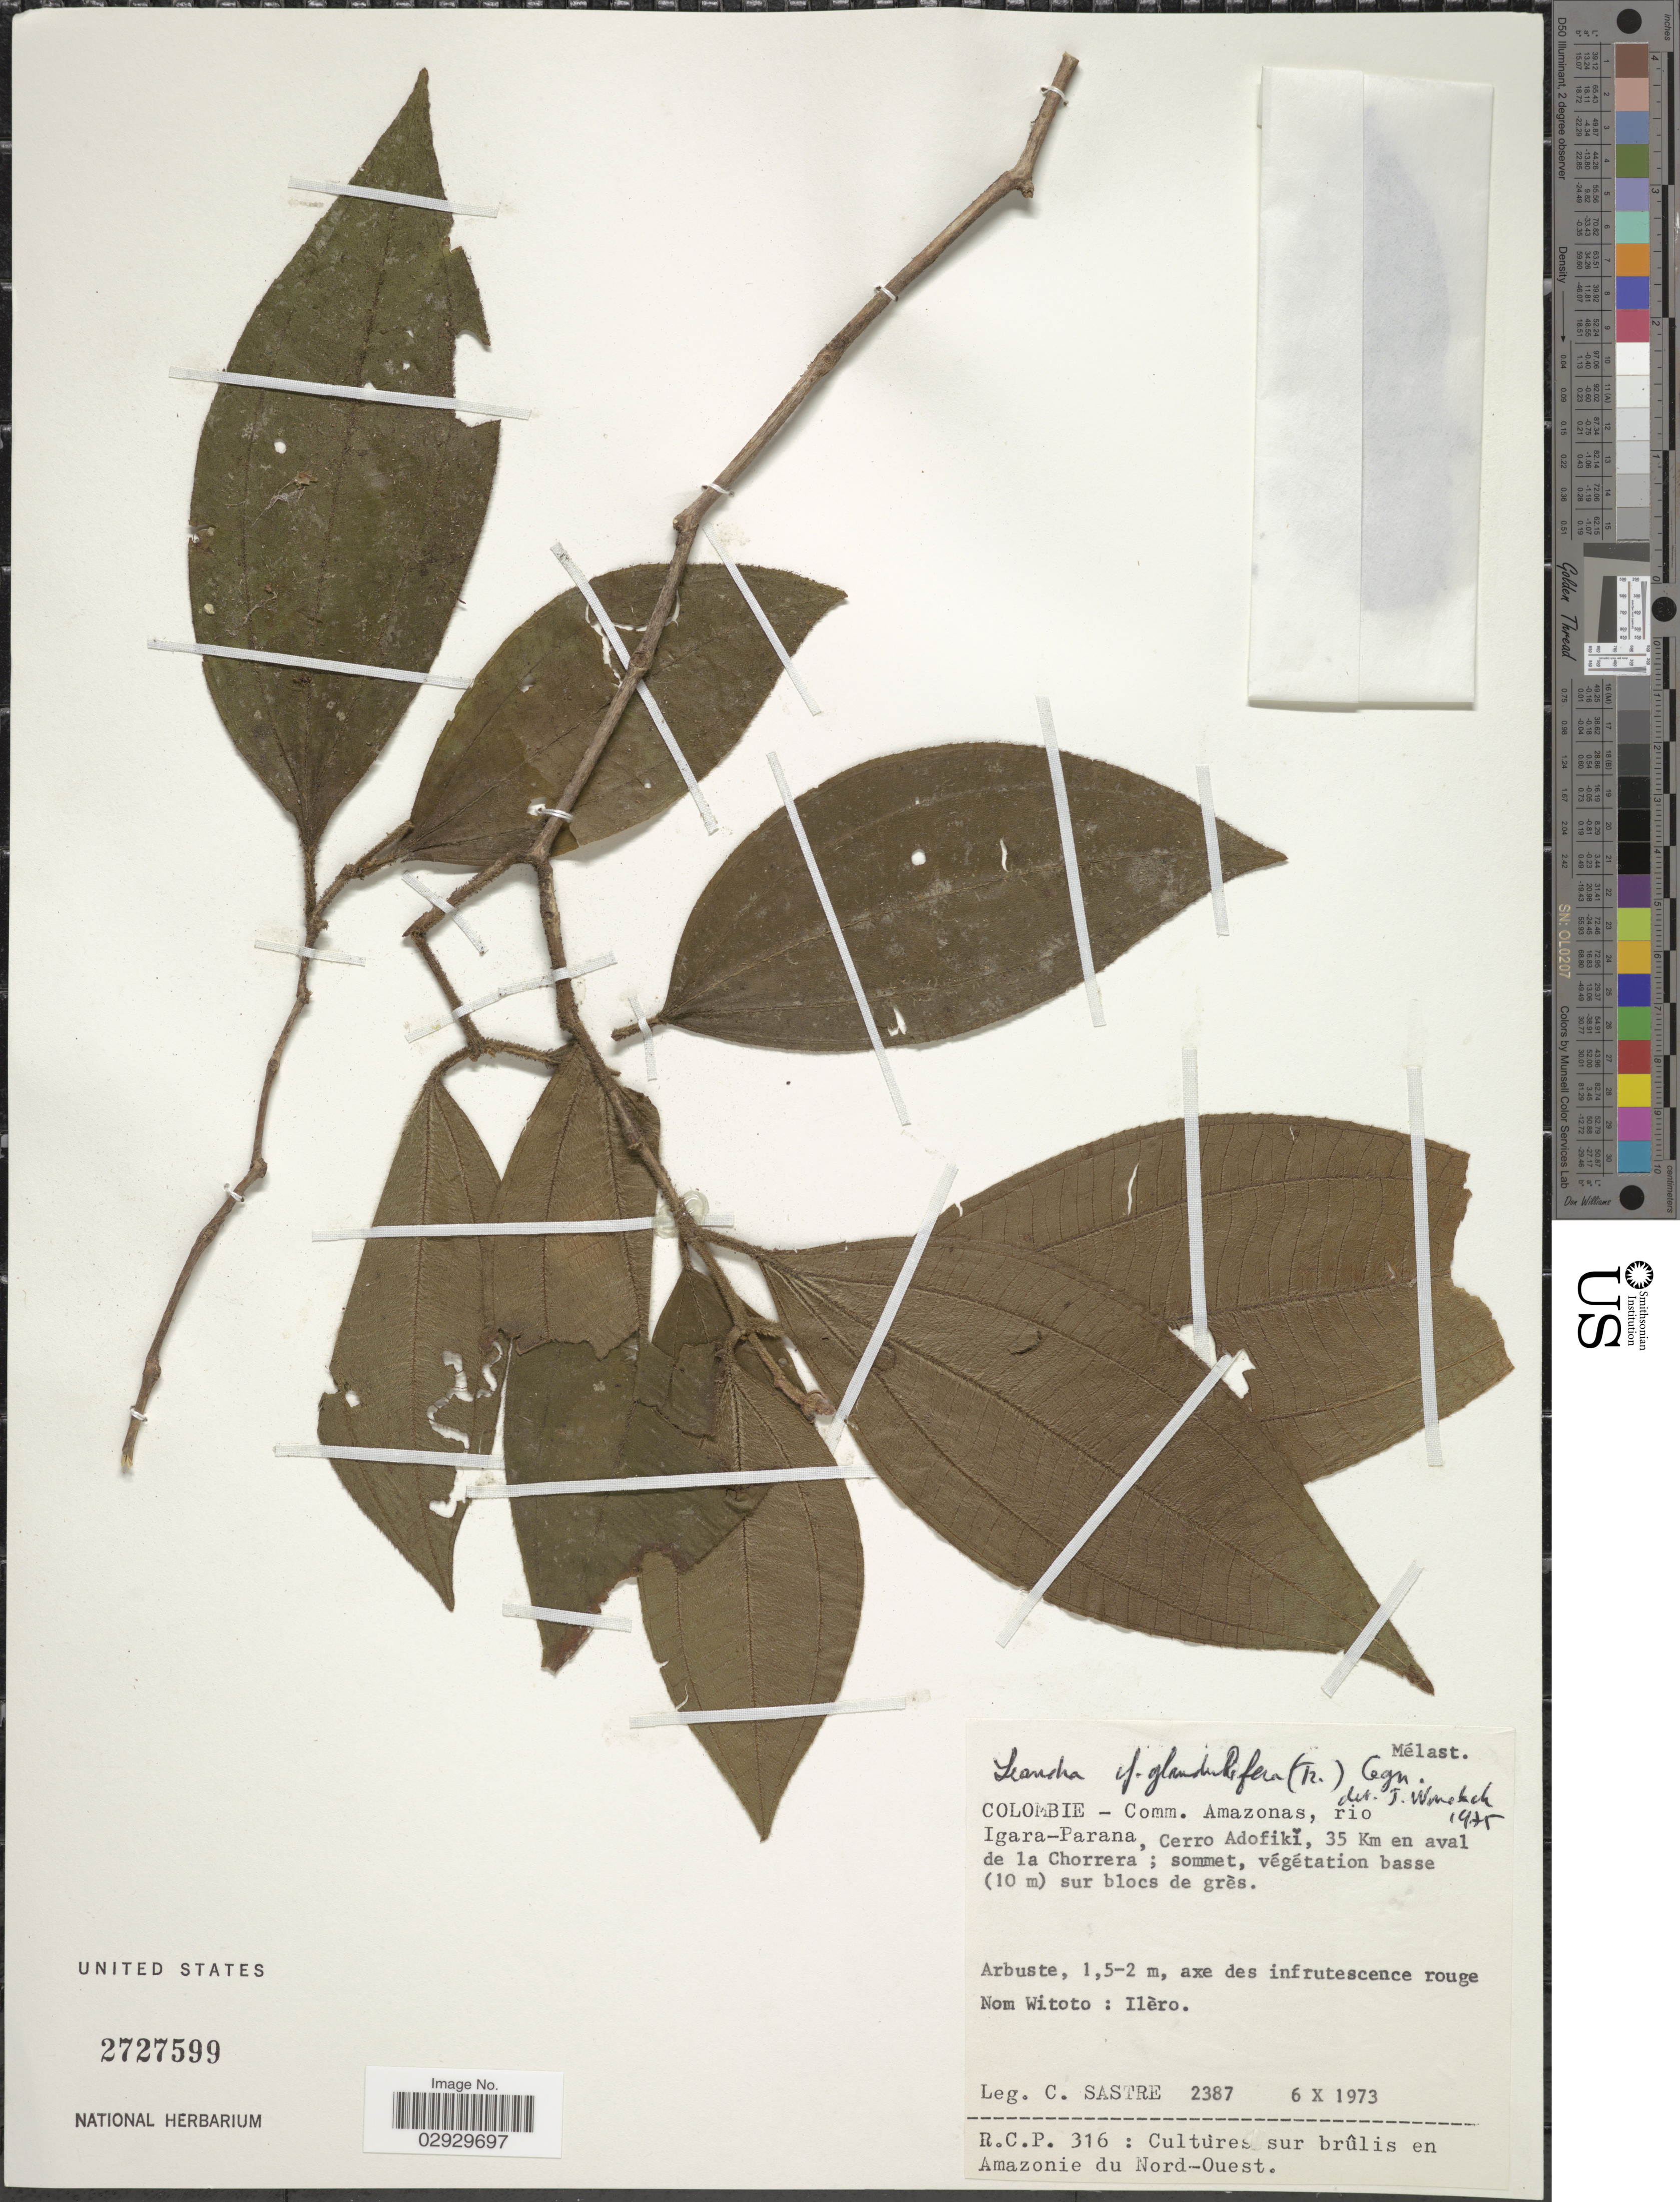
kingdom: Plantae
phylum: Tracheophyta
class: Magnoliopsida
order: Myrtales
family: Melastomataceae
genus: Leandra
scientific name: Leandra glandulifera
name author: (Triana) Cogn.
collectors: C. Sastre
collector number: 2387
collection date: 1973-10-06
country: Colombia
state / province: Amazônas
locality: Comm. Amazonas, rio Igara - Parana, Cerro Adofiki, 35 Km en aval de la Chorrera.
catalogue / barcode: US 2727599